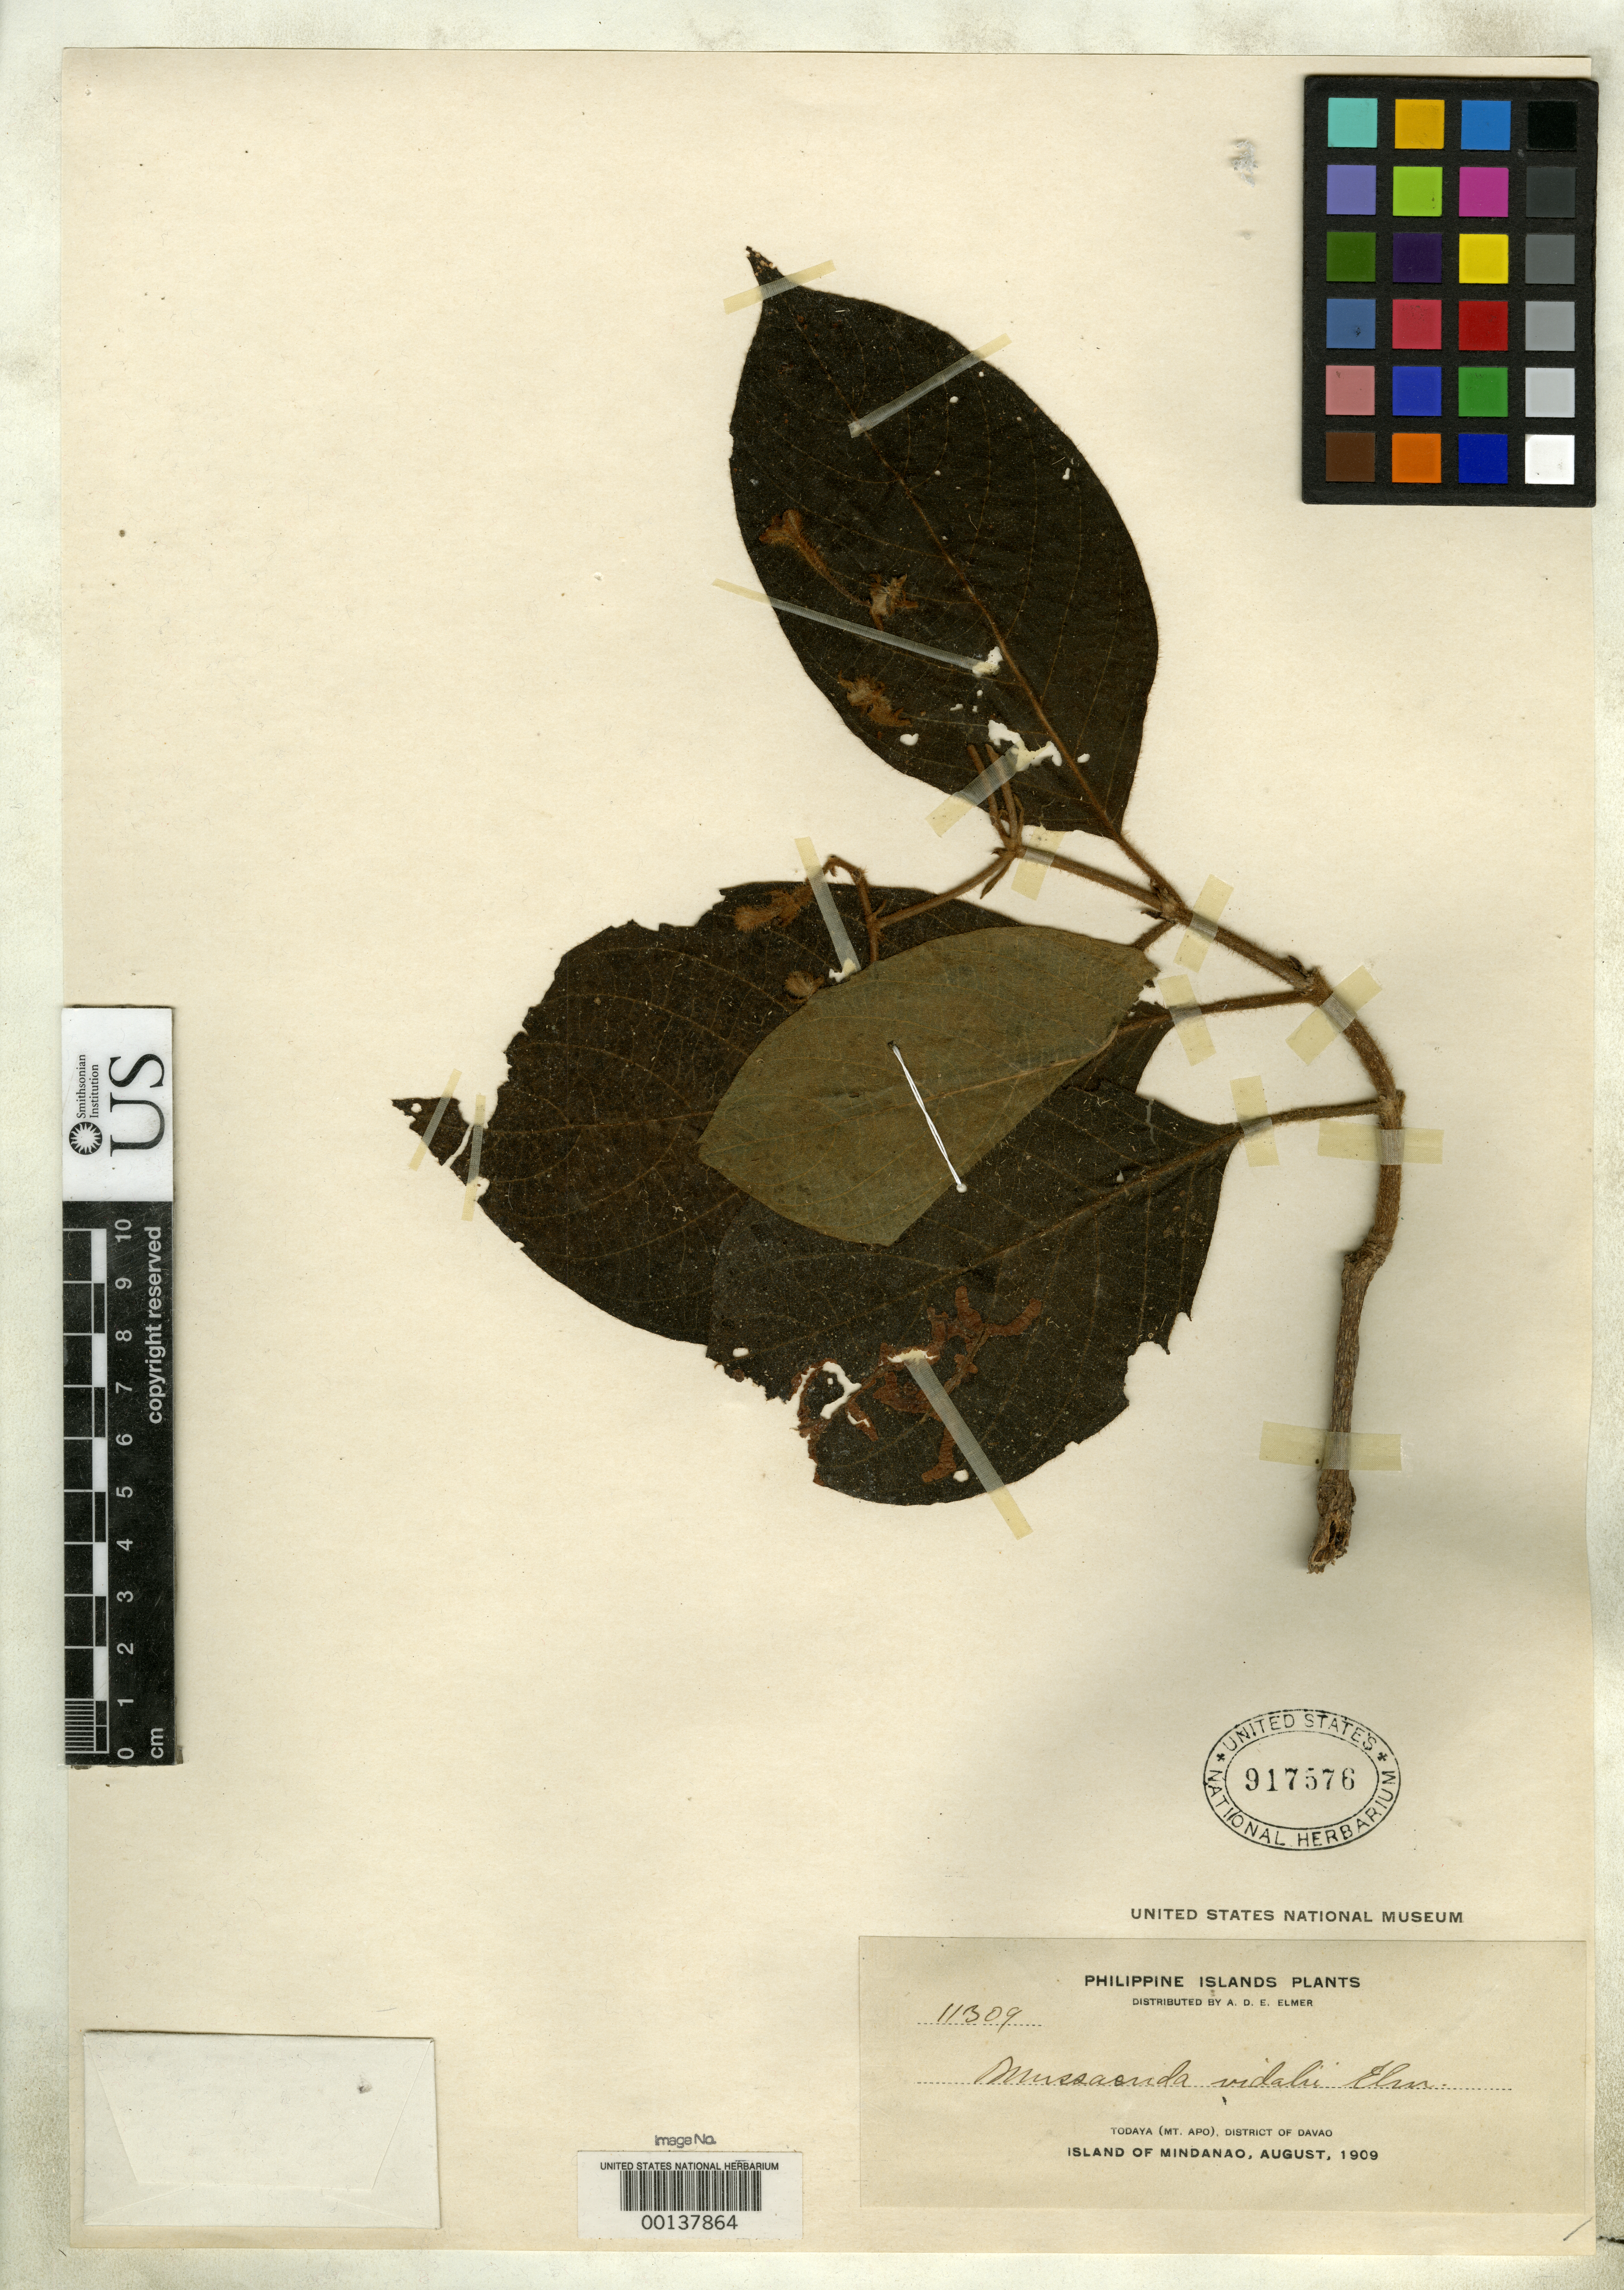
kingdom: Plantae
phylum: Tracheophyta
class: Magnoliopsida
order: Gentianales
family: Rubiaceae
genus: Mussaenda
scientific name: Mussaenda vidalii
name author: Elmer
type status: Isotype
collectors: A. D. E. Elmer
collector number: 11309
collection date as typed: Aug 1909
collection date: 1909-08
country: Philippines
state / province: Davao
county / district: Davao del Sur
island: Mindanao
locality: Todaya (Mt. Apo), District of Davao, Island of Mindanao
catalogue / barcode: US 917576